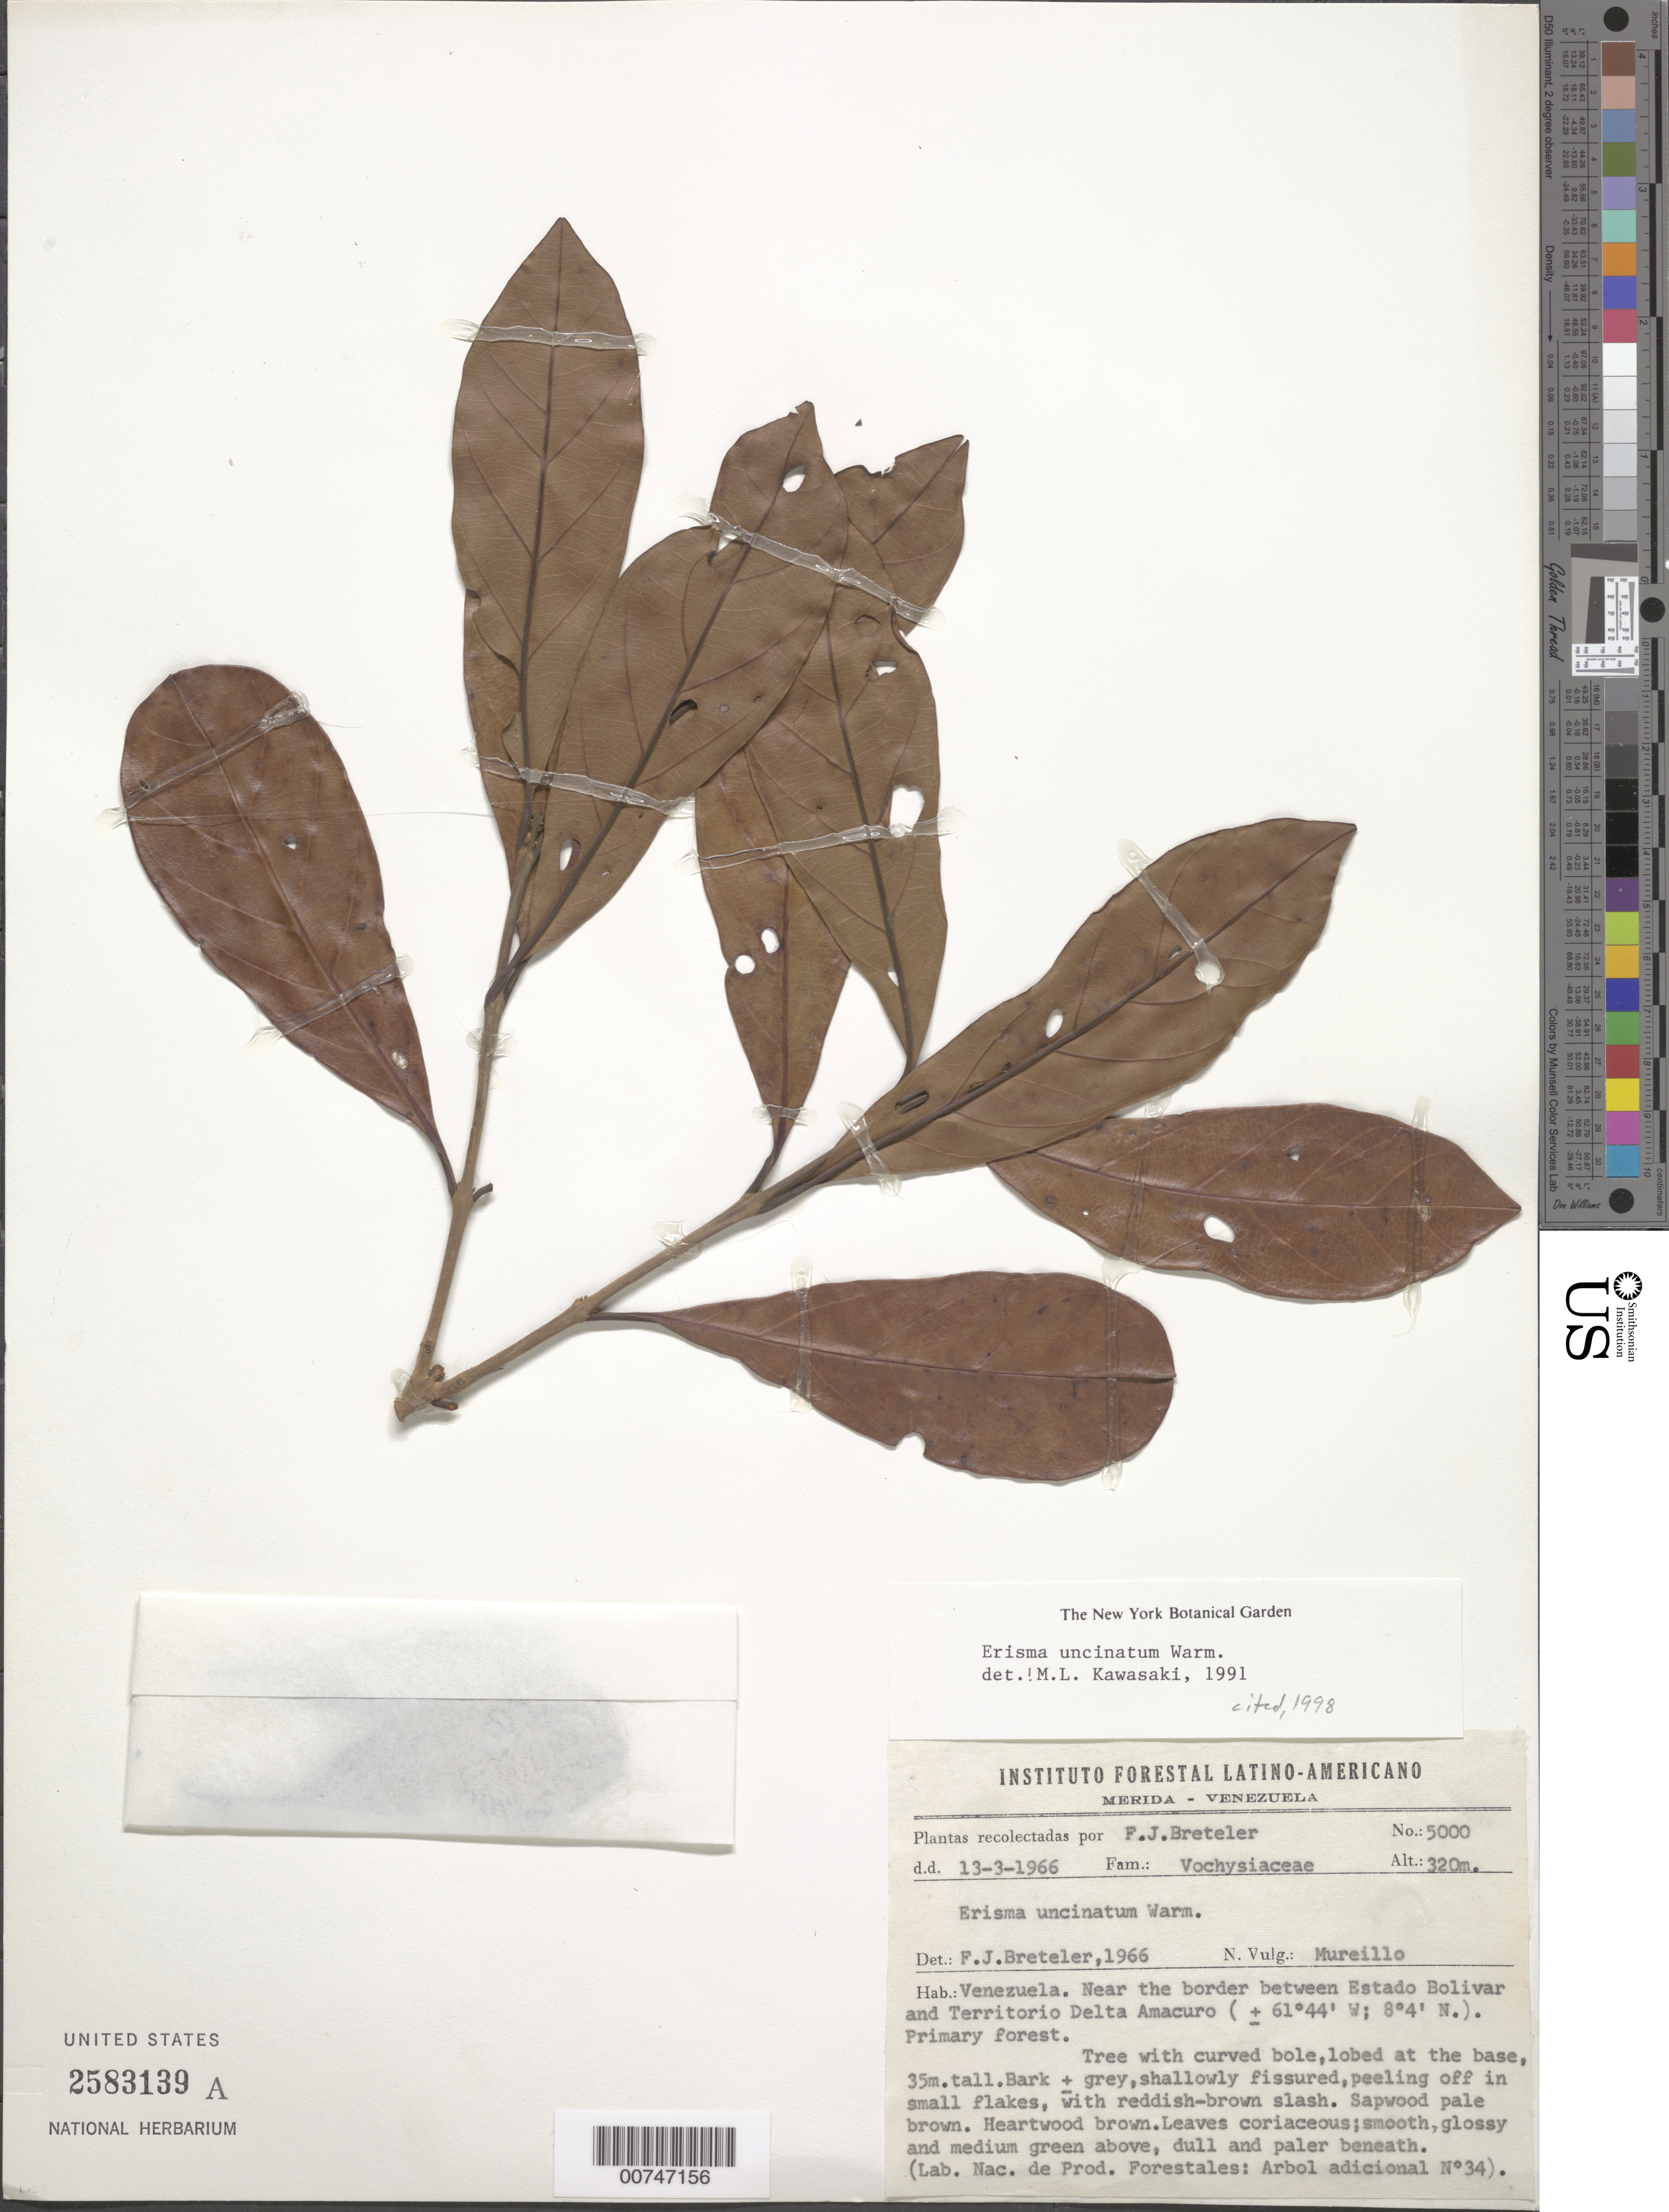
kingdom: Plantae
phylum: Tracheophyta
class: Magnoliopsida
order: Myrtales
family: Vochysiaceae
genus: Erisma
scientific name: Erisma uncinatum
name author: Warm.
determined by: Kawasaki, María L.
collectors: F. J. Breteler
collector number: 5000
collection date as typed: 13-Mar-66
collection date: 1966-03-13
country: Venezuela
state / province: Delta Amacuro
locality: Río Grande o Toro, near border between Estado Bolívar and Territorío Delta Amacuro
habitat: Primary forest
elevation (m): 320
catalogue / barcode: US 2583139A